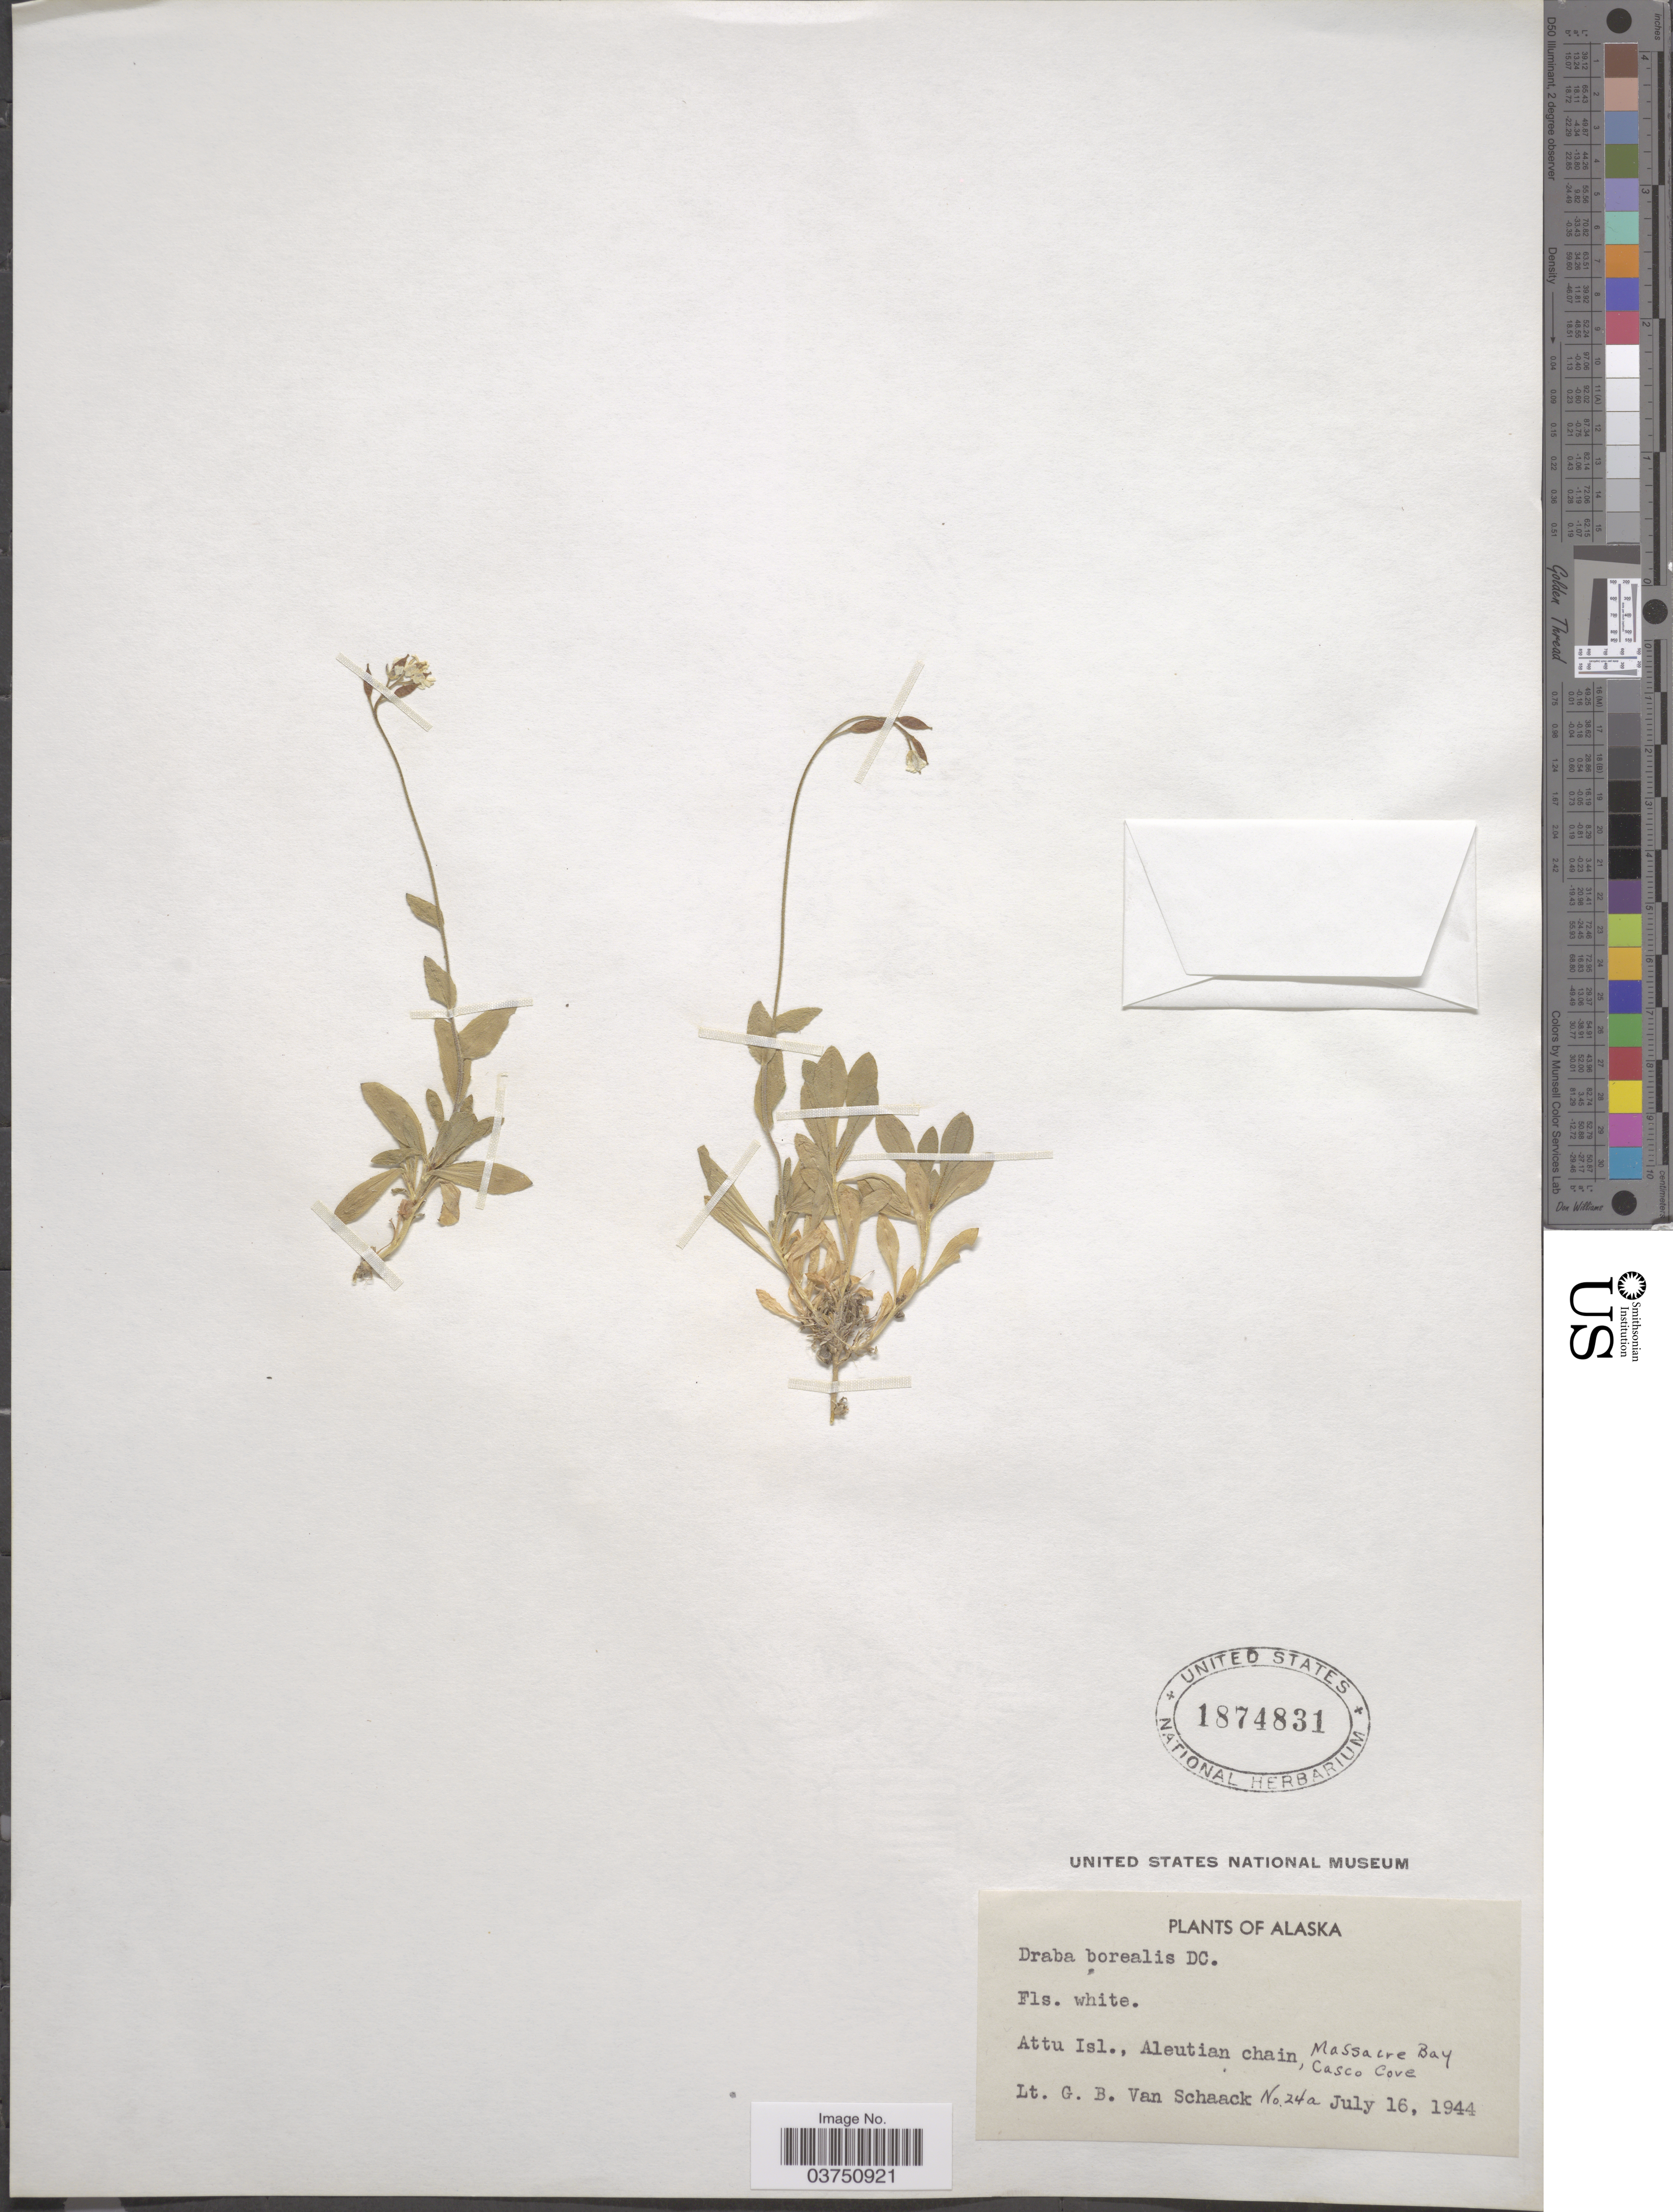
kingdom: Plantae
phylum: Tracheophyta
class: Magnoliopsida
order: Brassicales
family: Brassicaceae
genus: Draba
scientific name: Draba borealis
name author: DC.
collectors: G. Van Schaack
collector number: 24a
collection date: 1944-07-16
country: United States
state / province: Alaska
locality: Attu Isl., Aleutian chain, Massacre Bay, Casco Cove.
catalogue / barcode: US 1874831